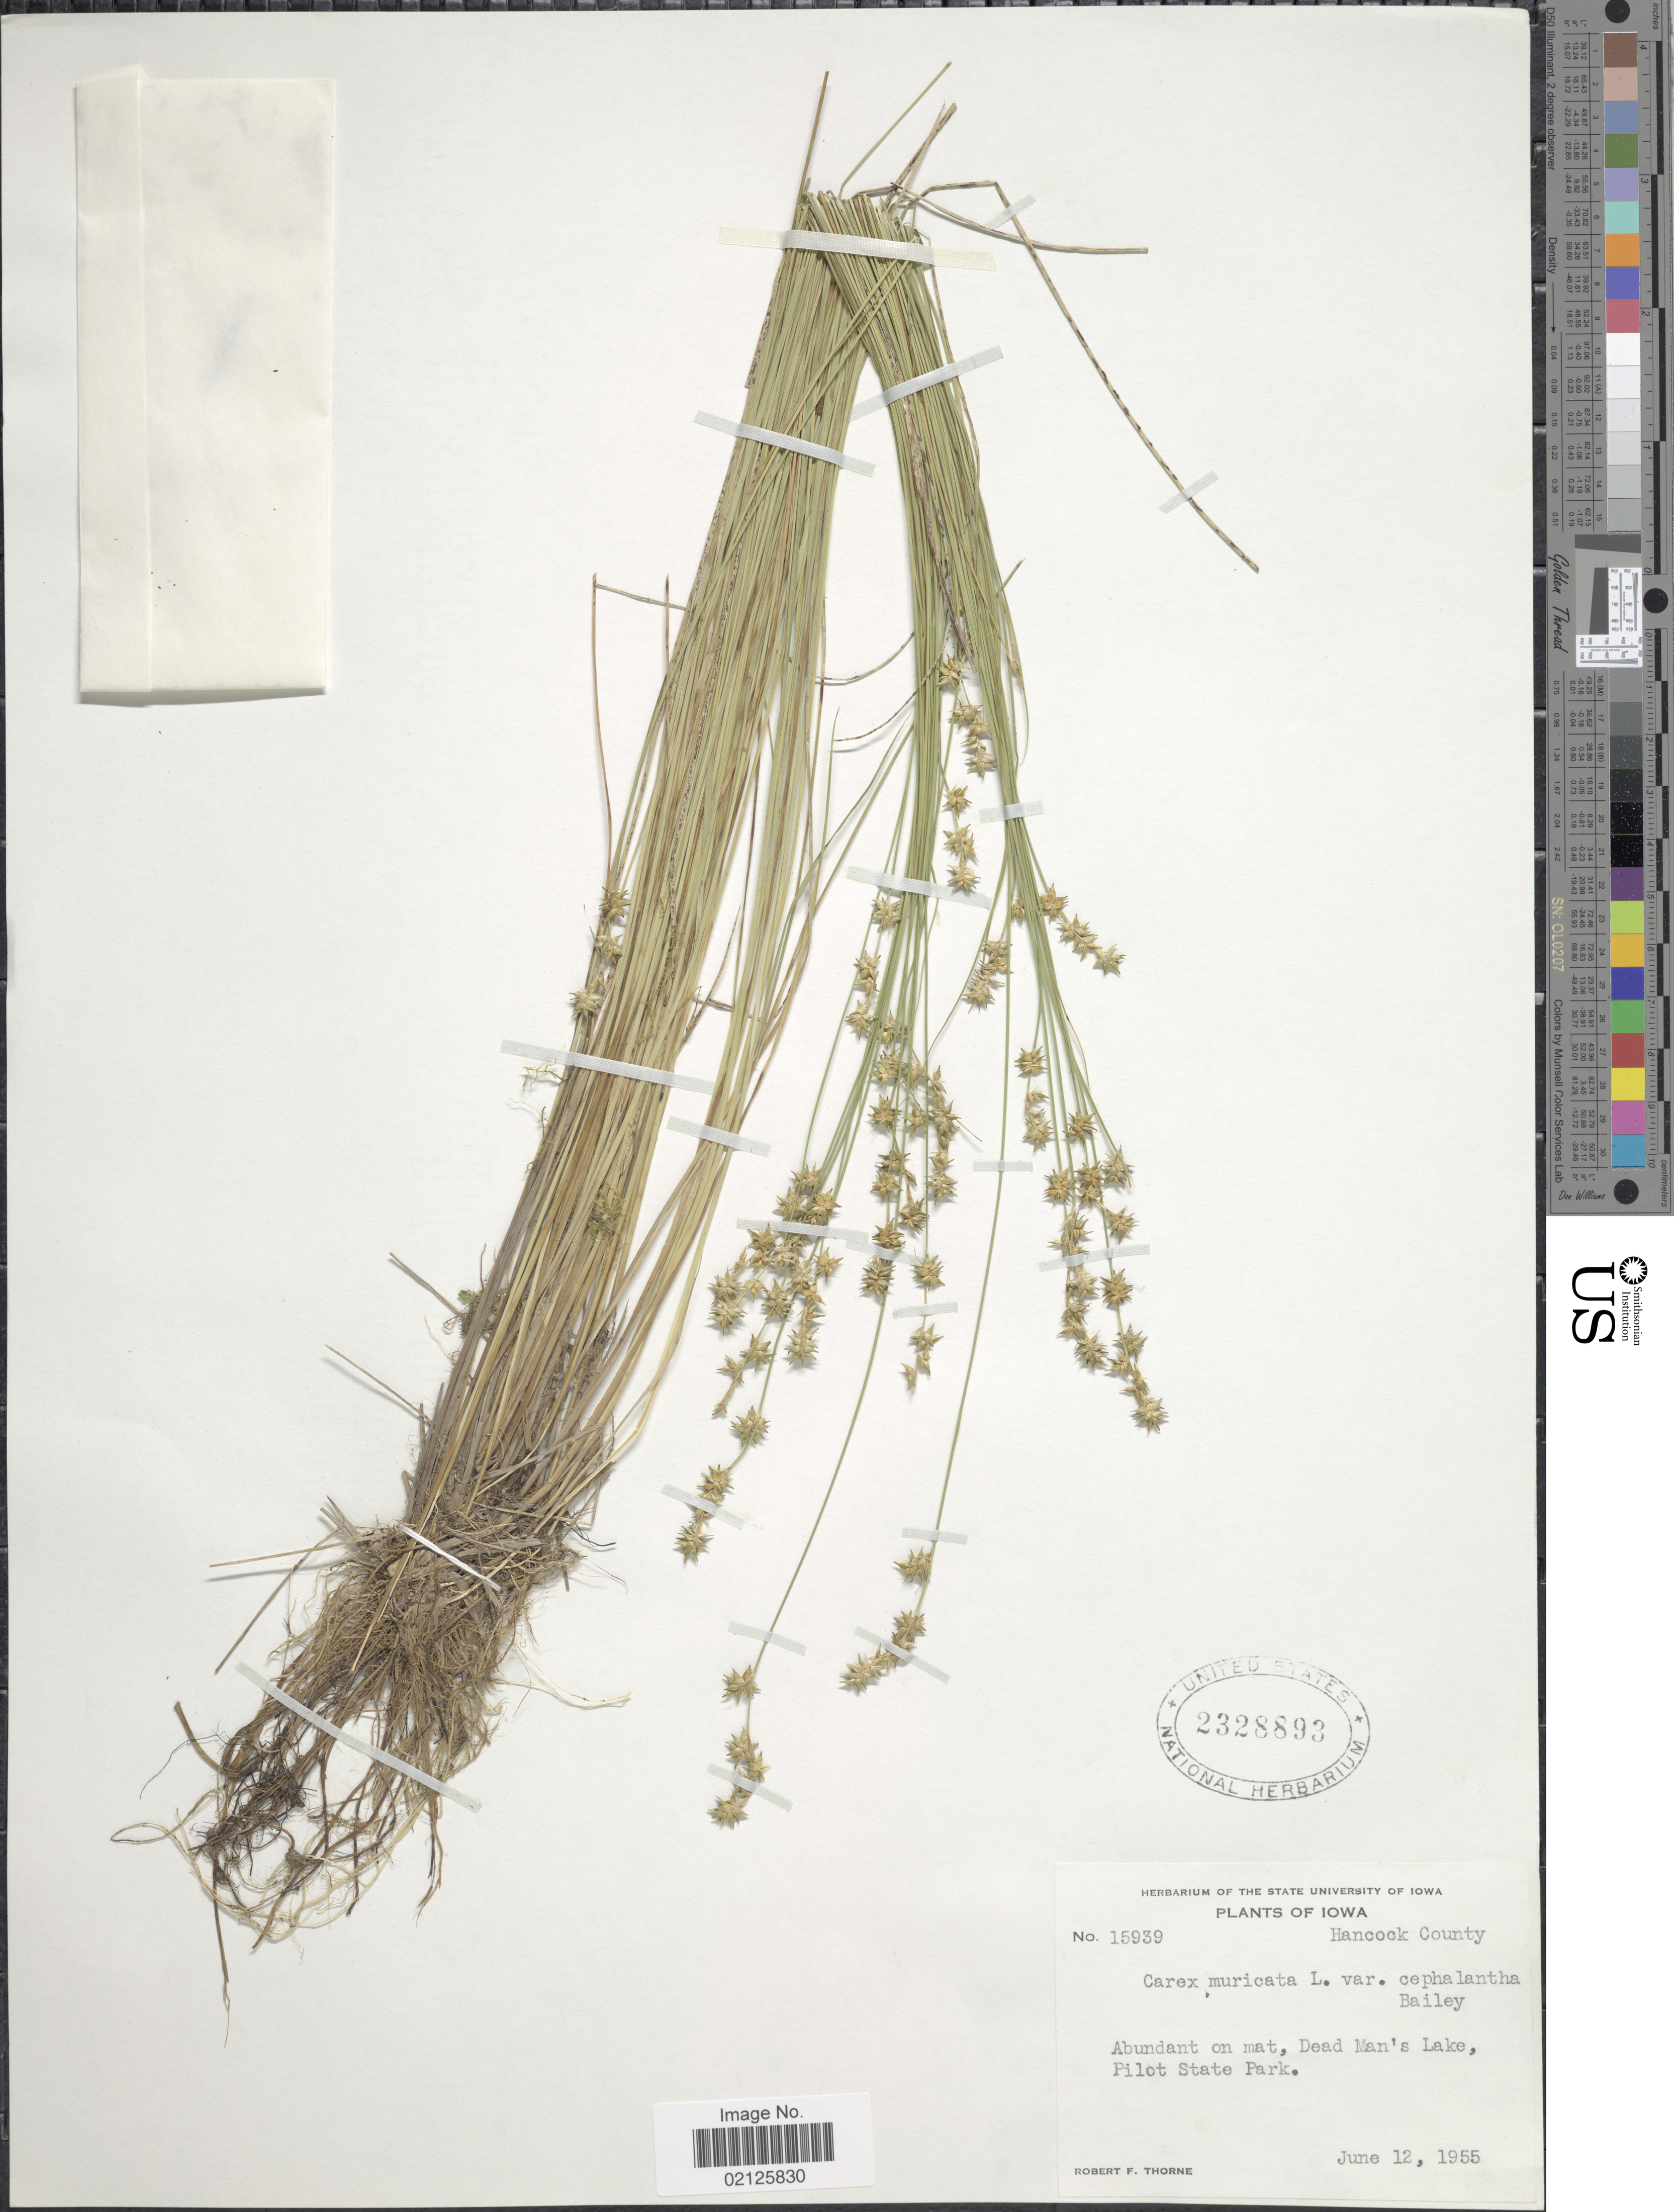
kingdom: Plantae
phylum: Tracheophyta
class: Liliopsida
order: Poales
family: Cyperaceae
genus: Carex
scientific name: Carex muricata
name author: L.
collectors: R. F. Thorne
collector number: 15939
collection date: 1955-06-12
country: United States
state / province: Iowa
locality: Hancock County, Dead Man's Lake, Pilot State Park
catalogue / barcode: US 2328893